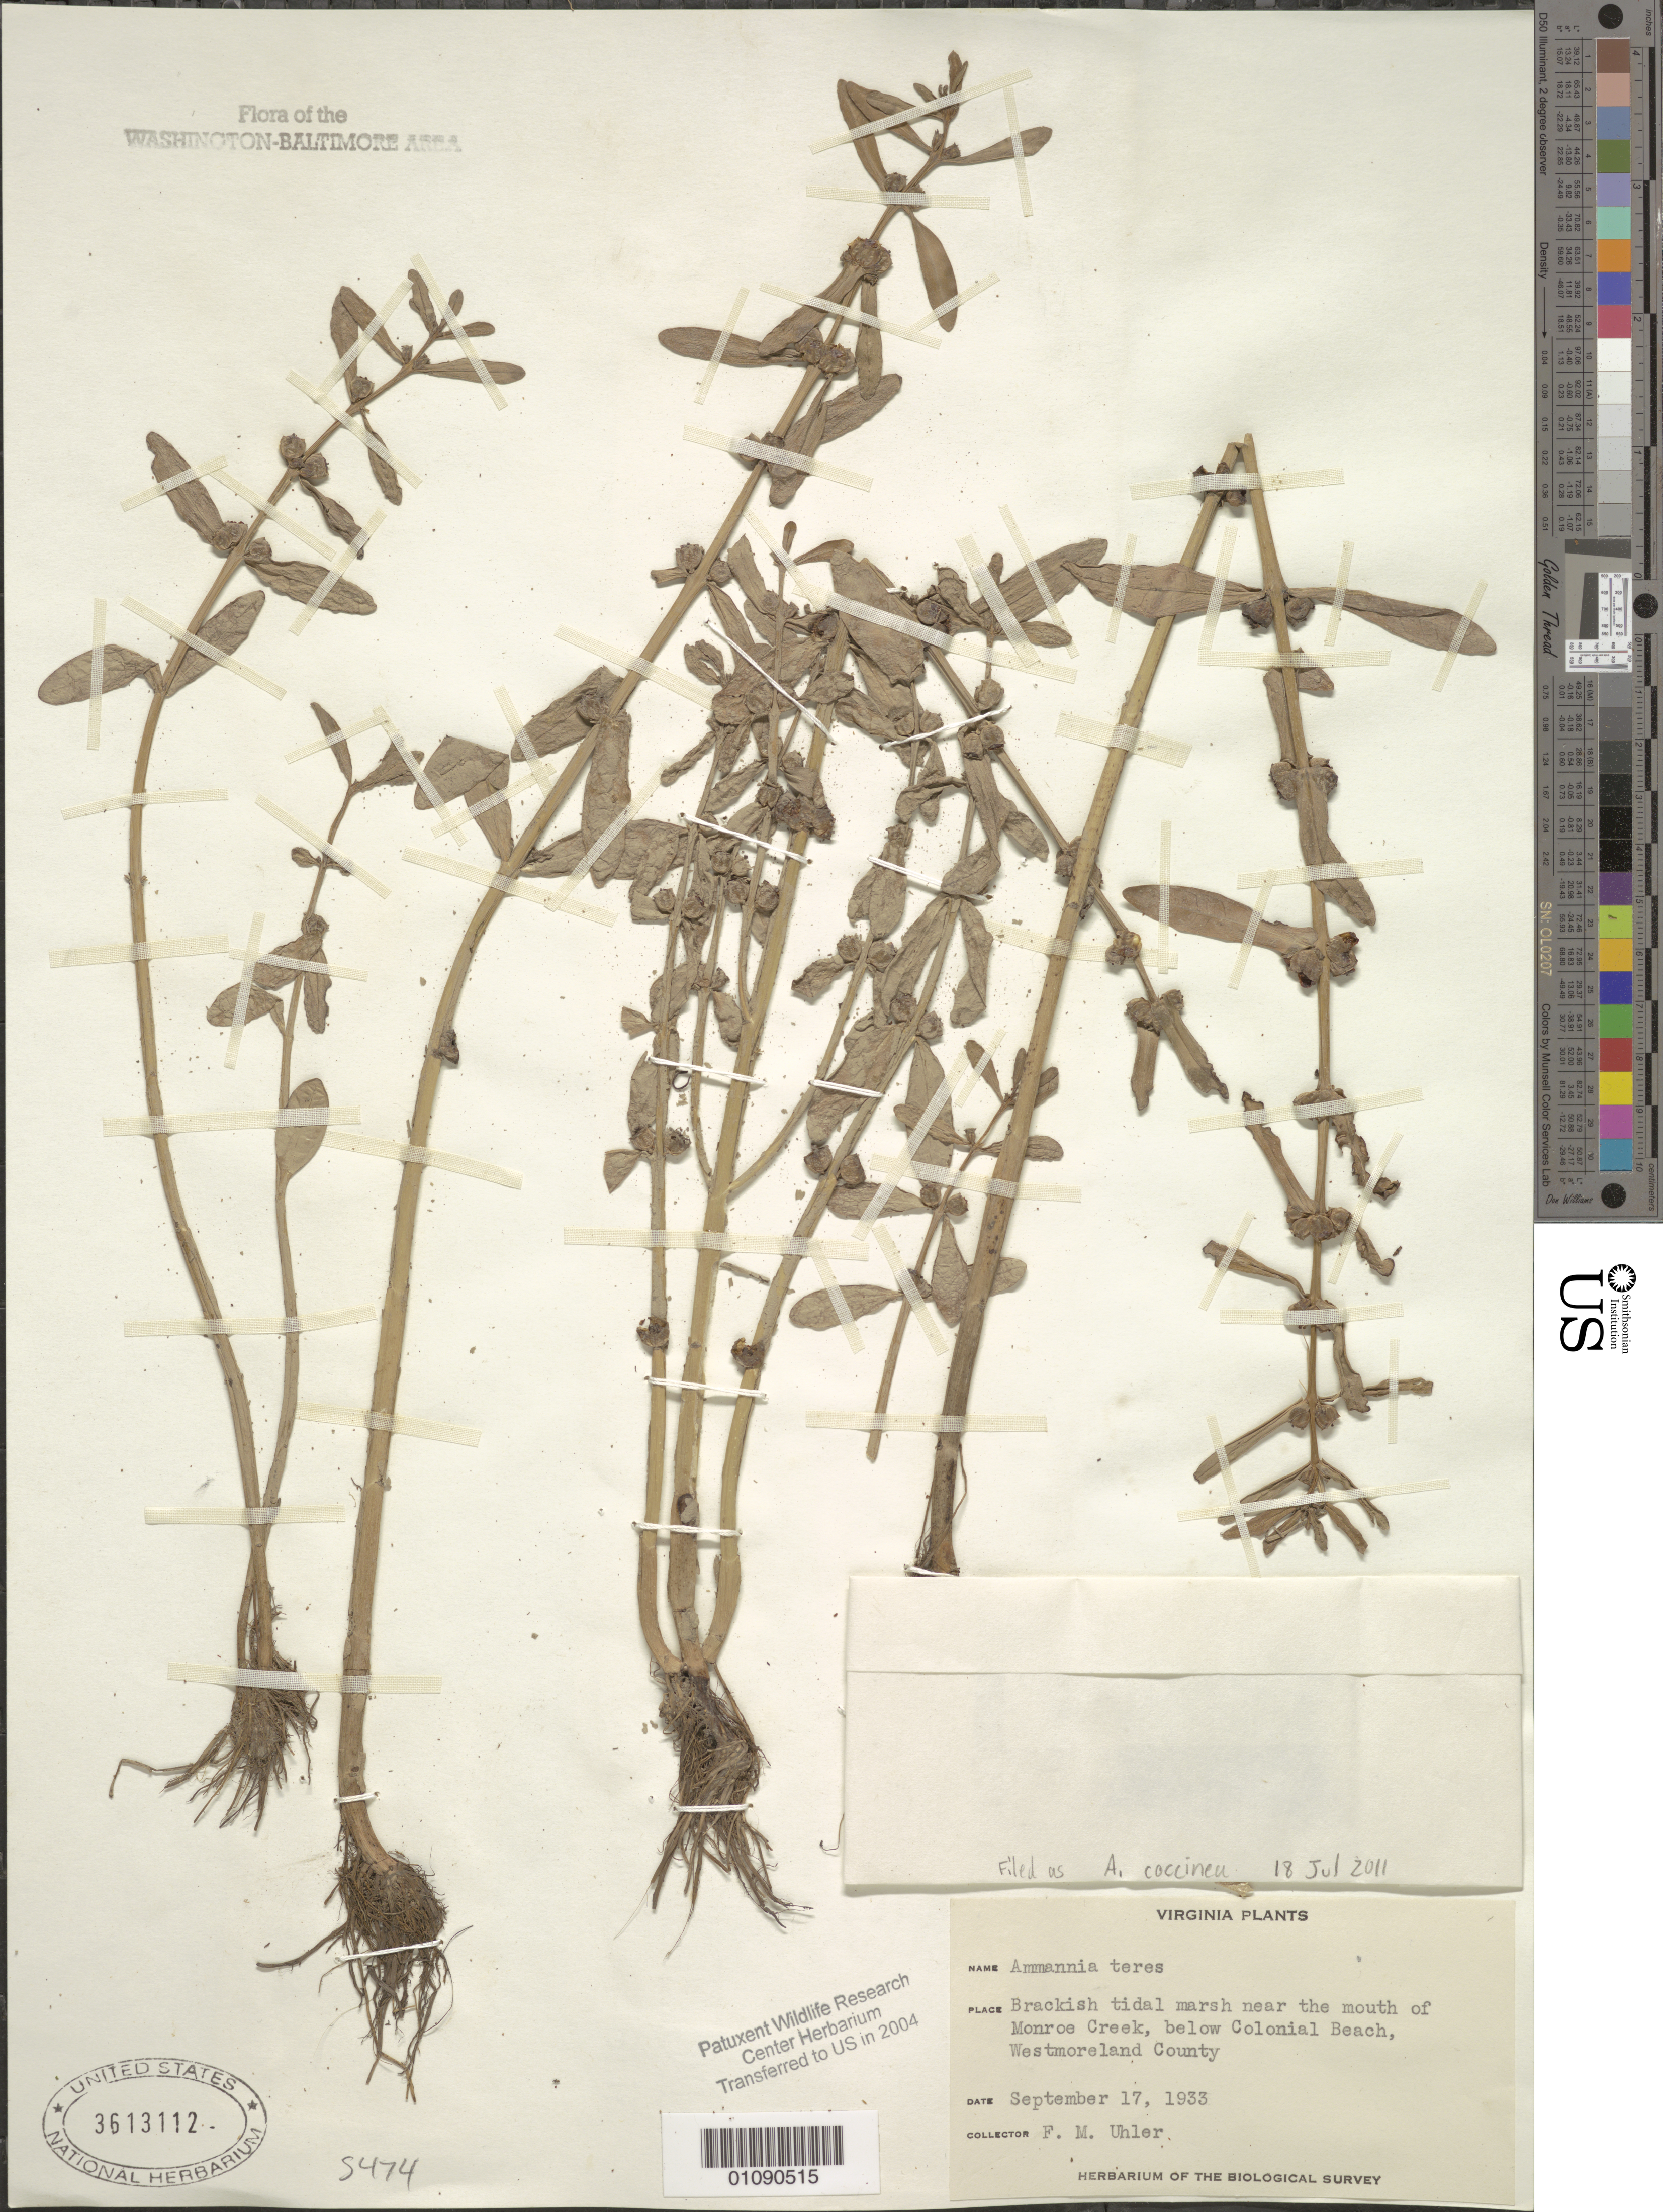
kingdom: Plantae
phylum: Tracheophyta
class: Magnoliopsida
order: Myrtales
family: Lythraceae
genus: Ammannia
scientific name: Ammannia teres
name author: Raf.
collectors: F. M. Uhler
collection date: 1933-09-17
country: United States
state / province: Virginia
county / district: Westmoreland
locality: Near the mouth of Monroe Creek, below Colonial Beach.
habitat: Brackish tidal marsh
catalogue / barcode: US 3613112